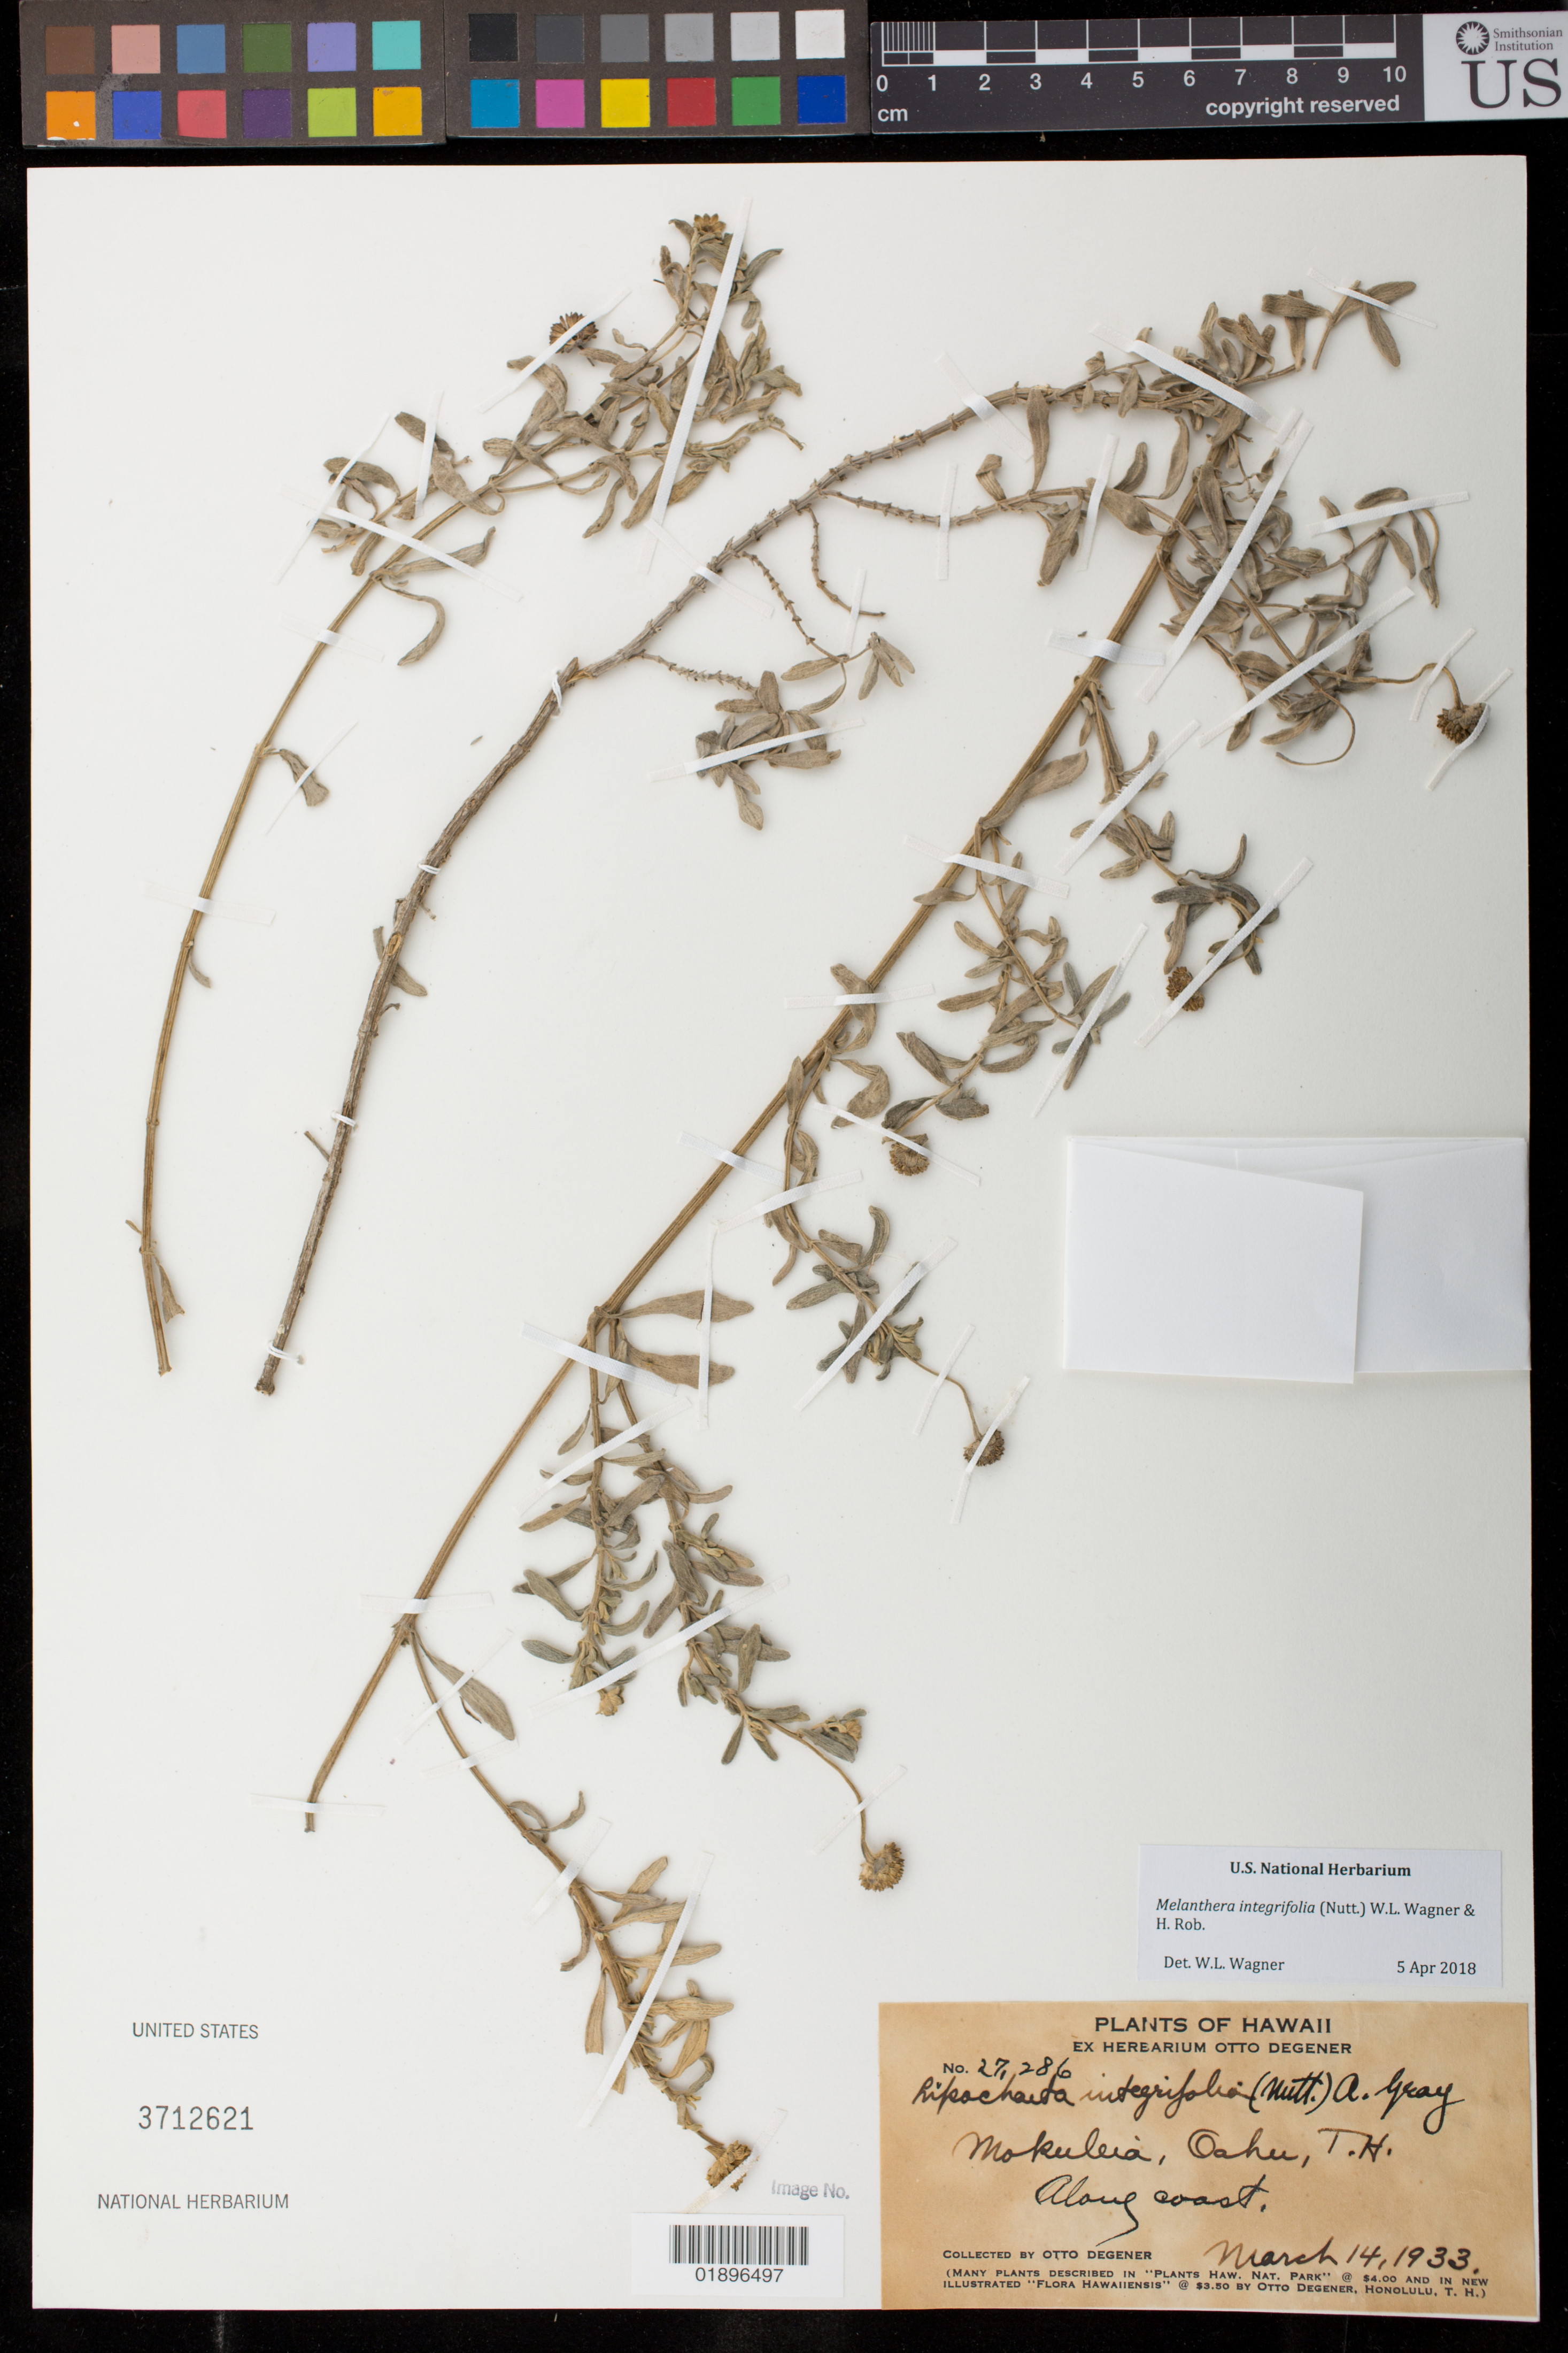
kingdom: Plantae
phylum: Tracheophyta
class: Magnoliopsida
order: Asterales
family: Asteraceae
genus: Wollastonia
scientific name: Wollastonia integrifolia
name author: (Nutt.) Orchard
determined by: Wagner, W. L., (BOT), Smithsonian Institution - National Museum of Natural History (UNITED STATES)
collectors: O. Degener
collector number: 27286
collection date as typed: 14 Mar 1933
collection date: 1933-03-14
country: United States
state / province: Hawaii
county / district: Honolulu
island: Oahu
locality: Mokuleia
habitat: Along coast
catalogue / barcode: US 3712621